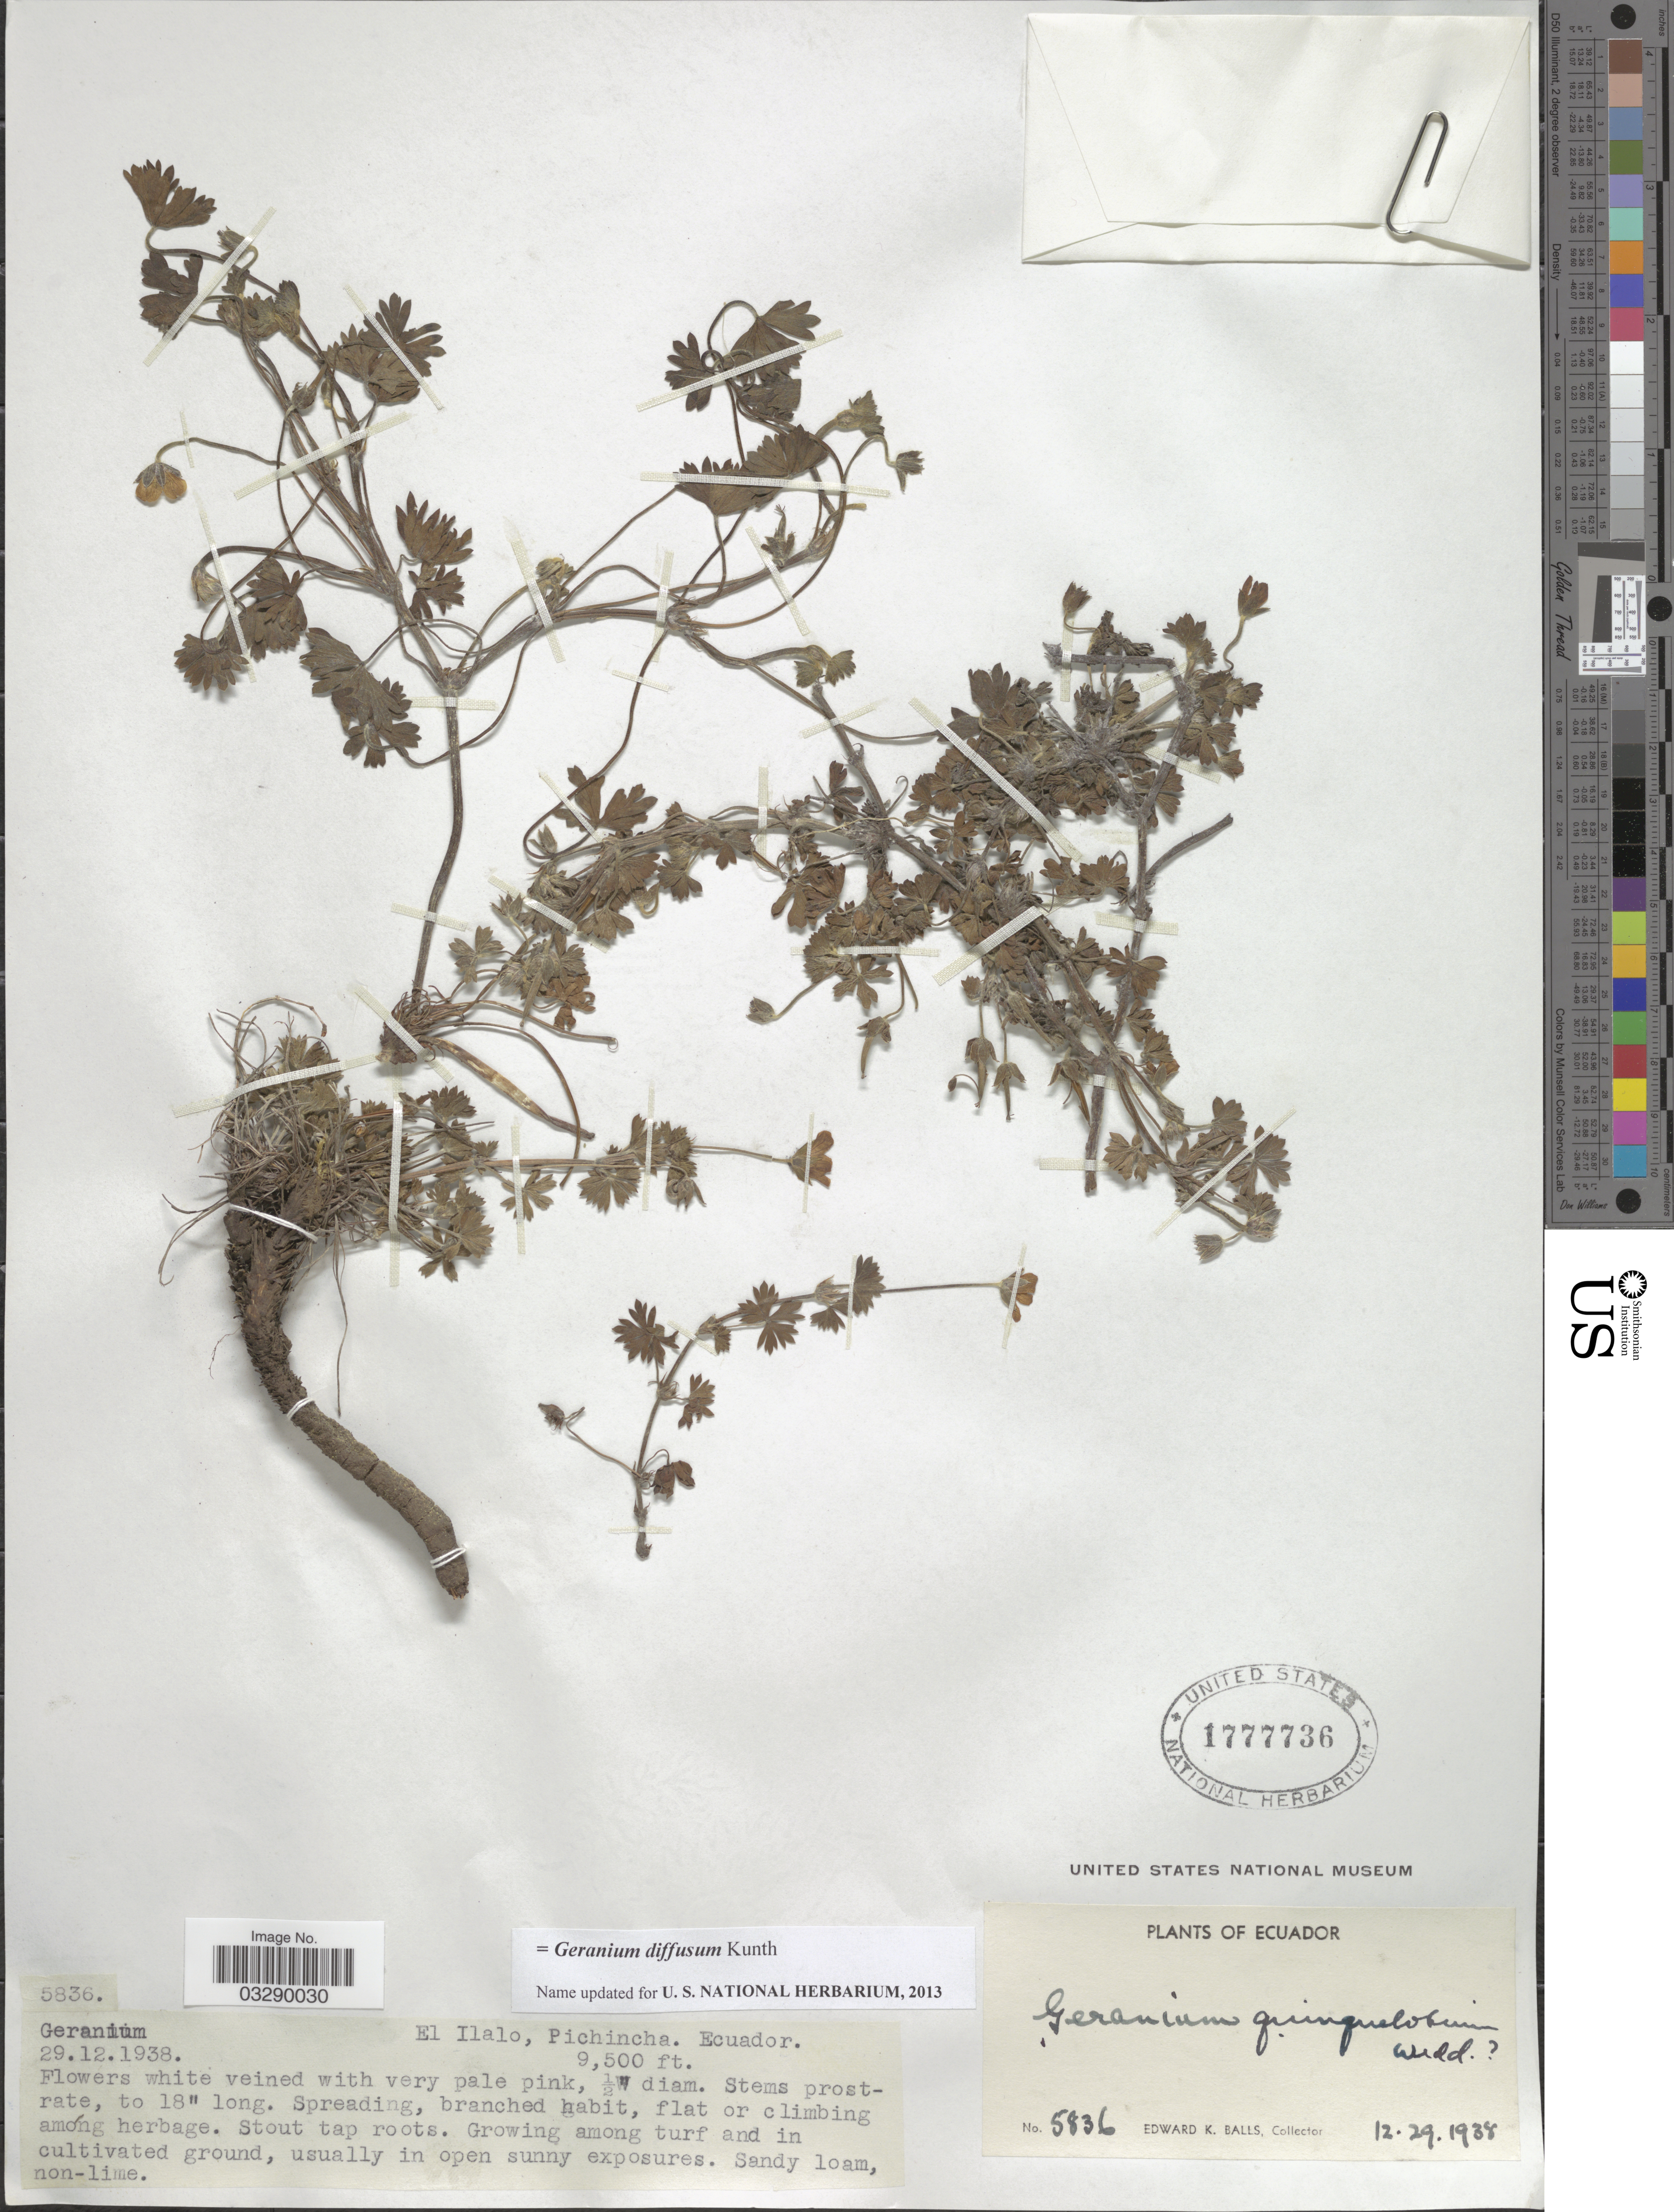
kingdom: Plantae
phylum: Tracheophyta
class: Magnoliopsida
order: Geraniales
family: Geraniaceae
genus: Geranium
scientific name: Geranium diffusum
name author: Kunth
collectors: E. K. Balls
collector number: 5836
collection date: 1938-12-29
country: Ecuador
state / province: Pichincha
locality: El Ilalo.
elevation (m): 2896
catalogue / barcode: US 1777736